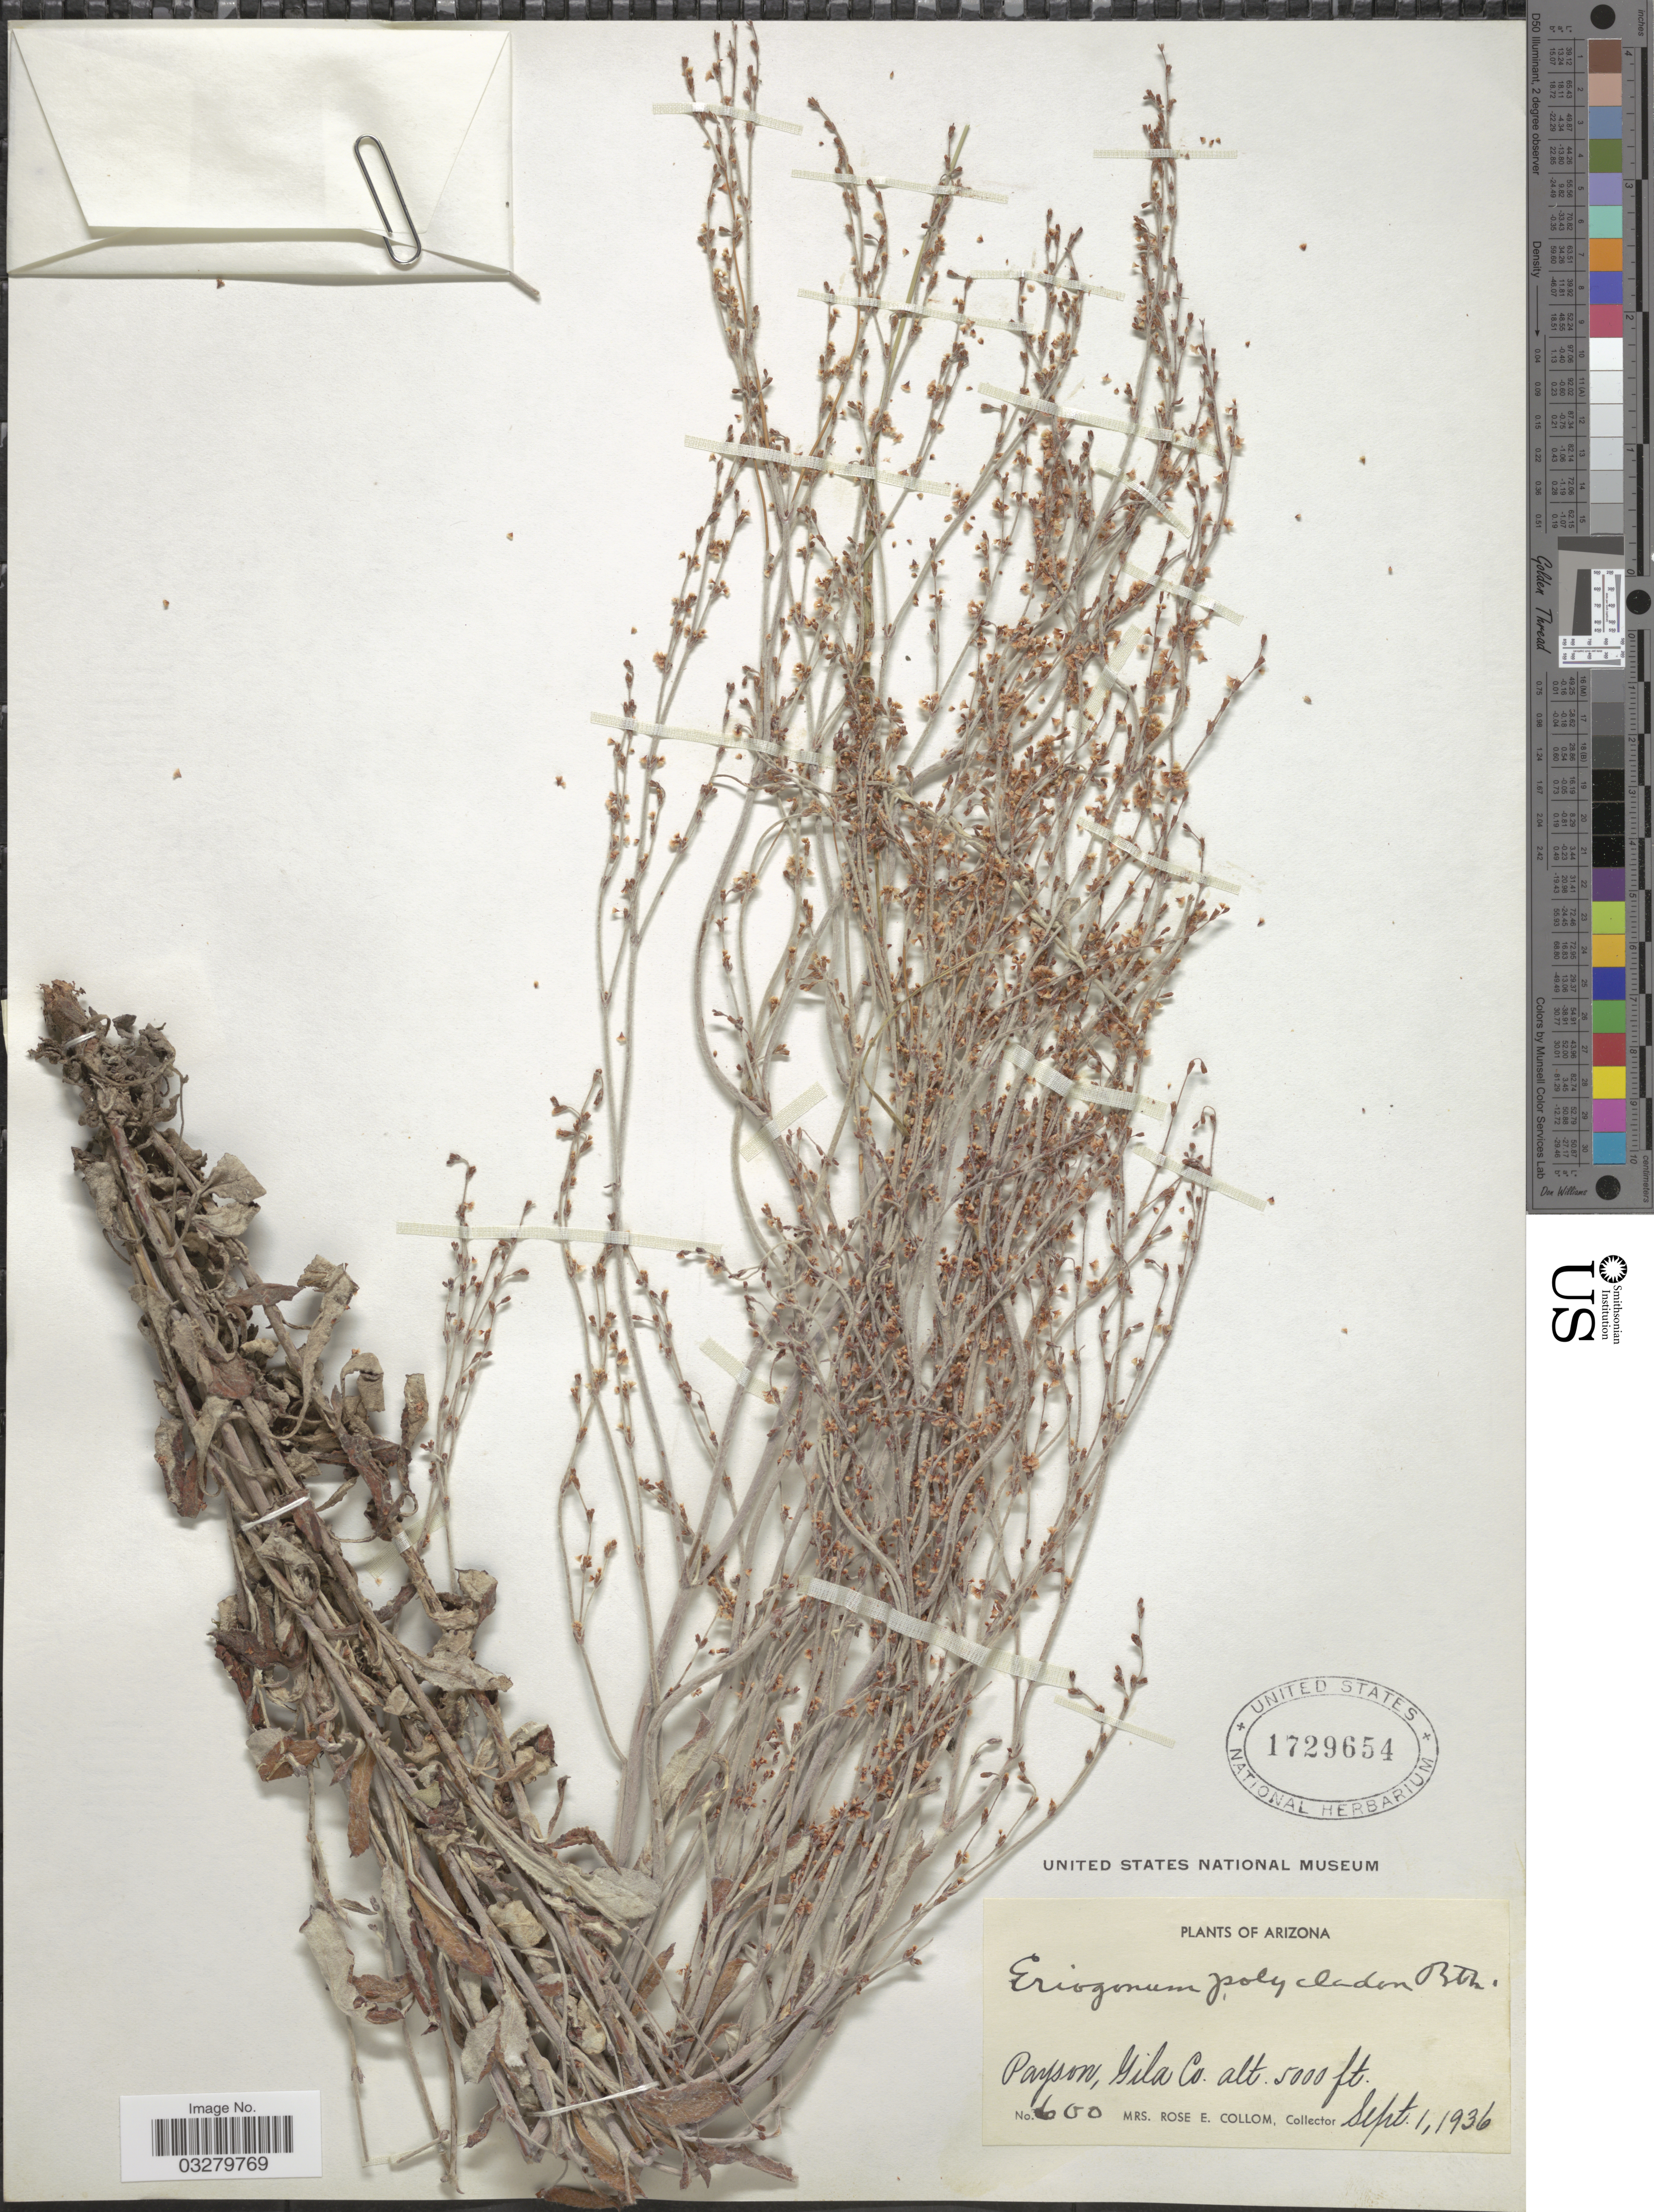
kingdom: Plantae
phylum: Tracheophyta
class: Magnoliopsida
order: Caryophyllales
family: Polygonaceae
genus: Eriogonum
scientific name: Eriogonum polycladon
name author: Benth.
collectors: R. E. Collom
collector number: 600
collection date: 1936-09-01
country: United States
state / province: Arizona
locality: Payson, Gila Co.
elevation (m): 1524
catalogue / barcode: US 1729654